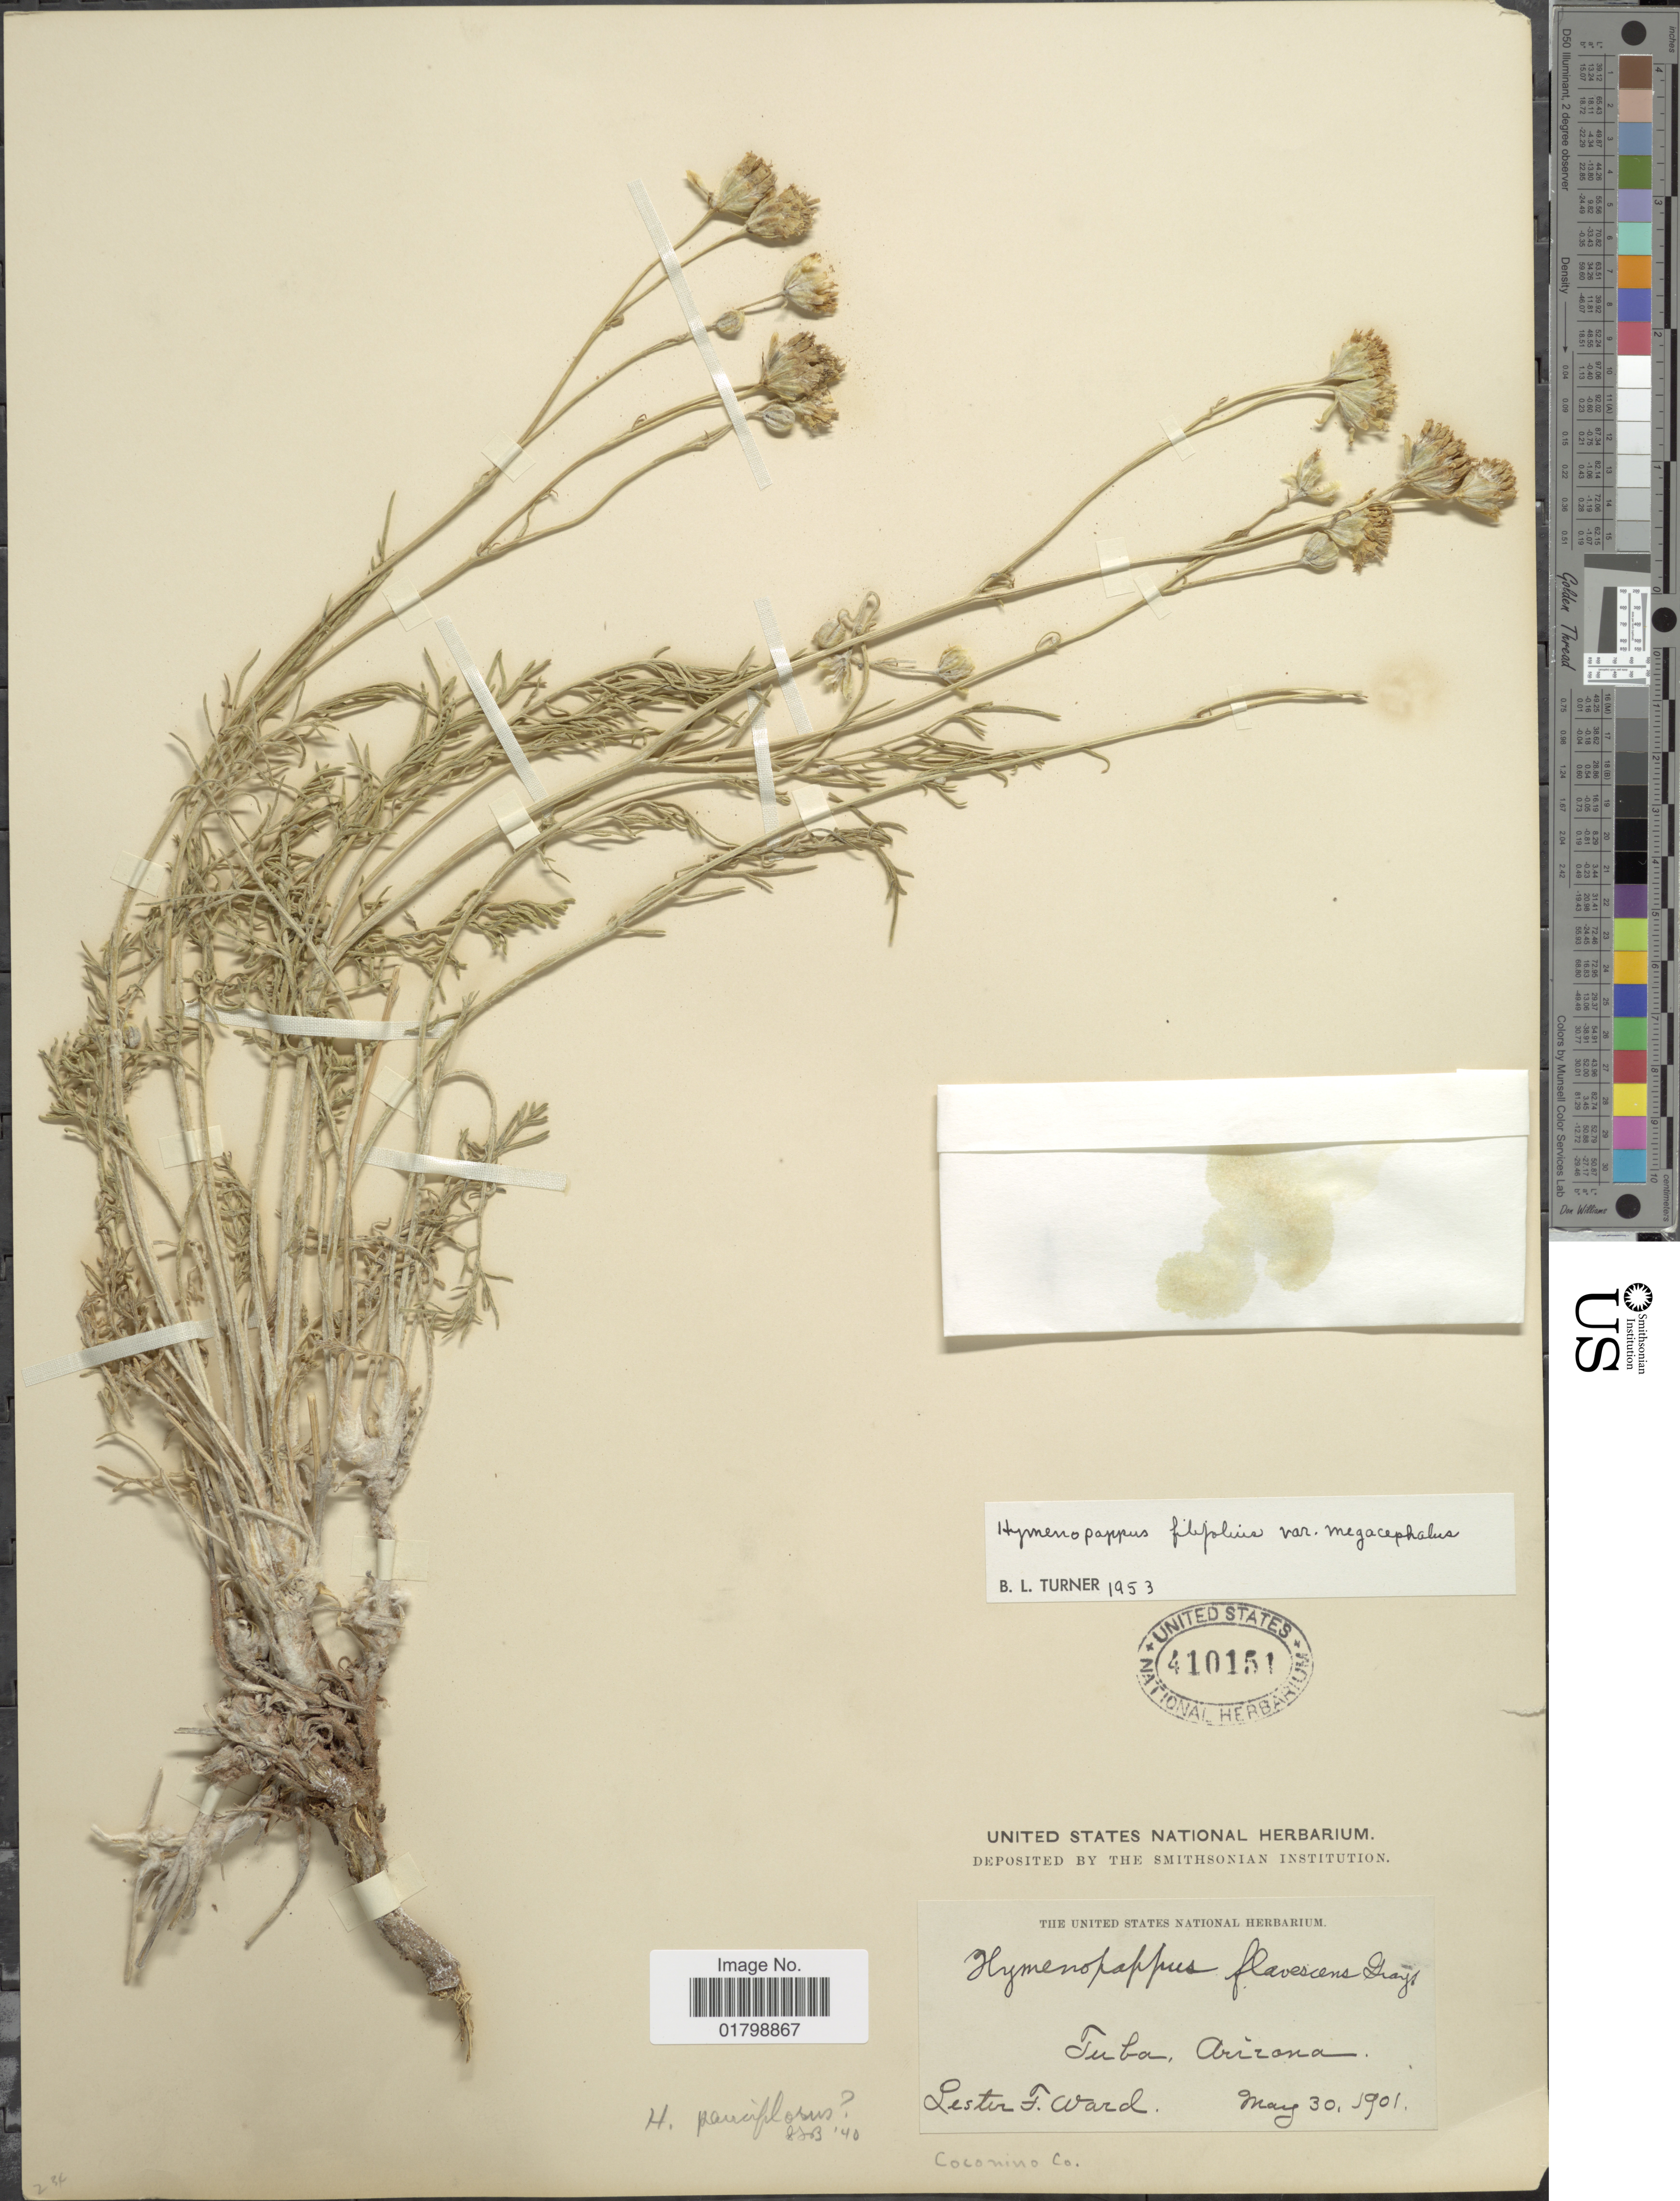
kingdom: Plantae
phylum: Tracheophyta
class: Magnoliopsida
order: Asterales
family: Asteraceae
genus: Hymenopappus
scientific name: Hymenopappus filifolius var. megacephalus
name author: B.L. Turner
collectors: L. F. Ward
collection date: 1901-05-30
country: United States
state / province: Arizona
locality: Tuba, Coconino Co.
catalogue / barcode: US 410151